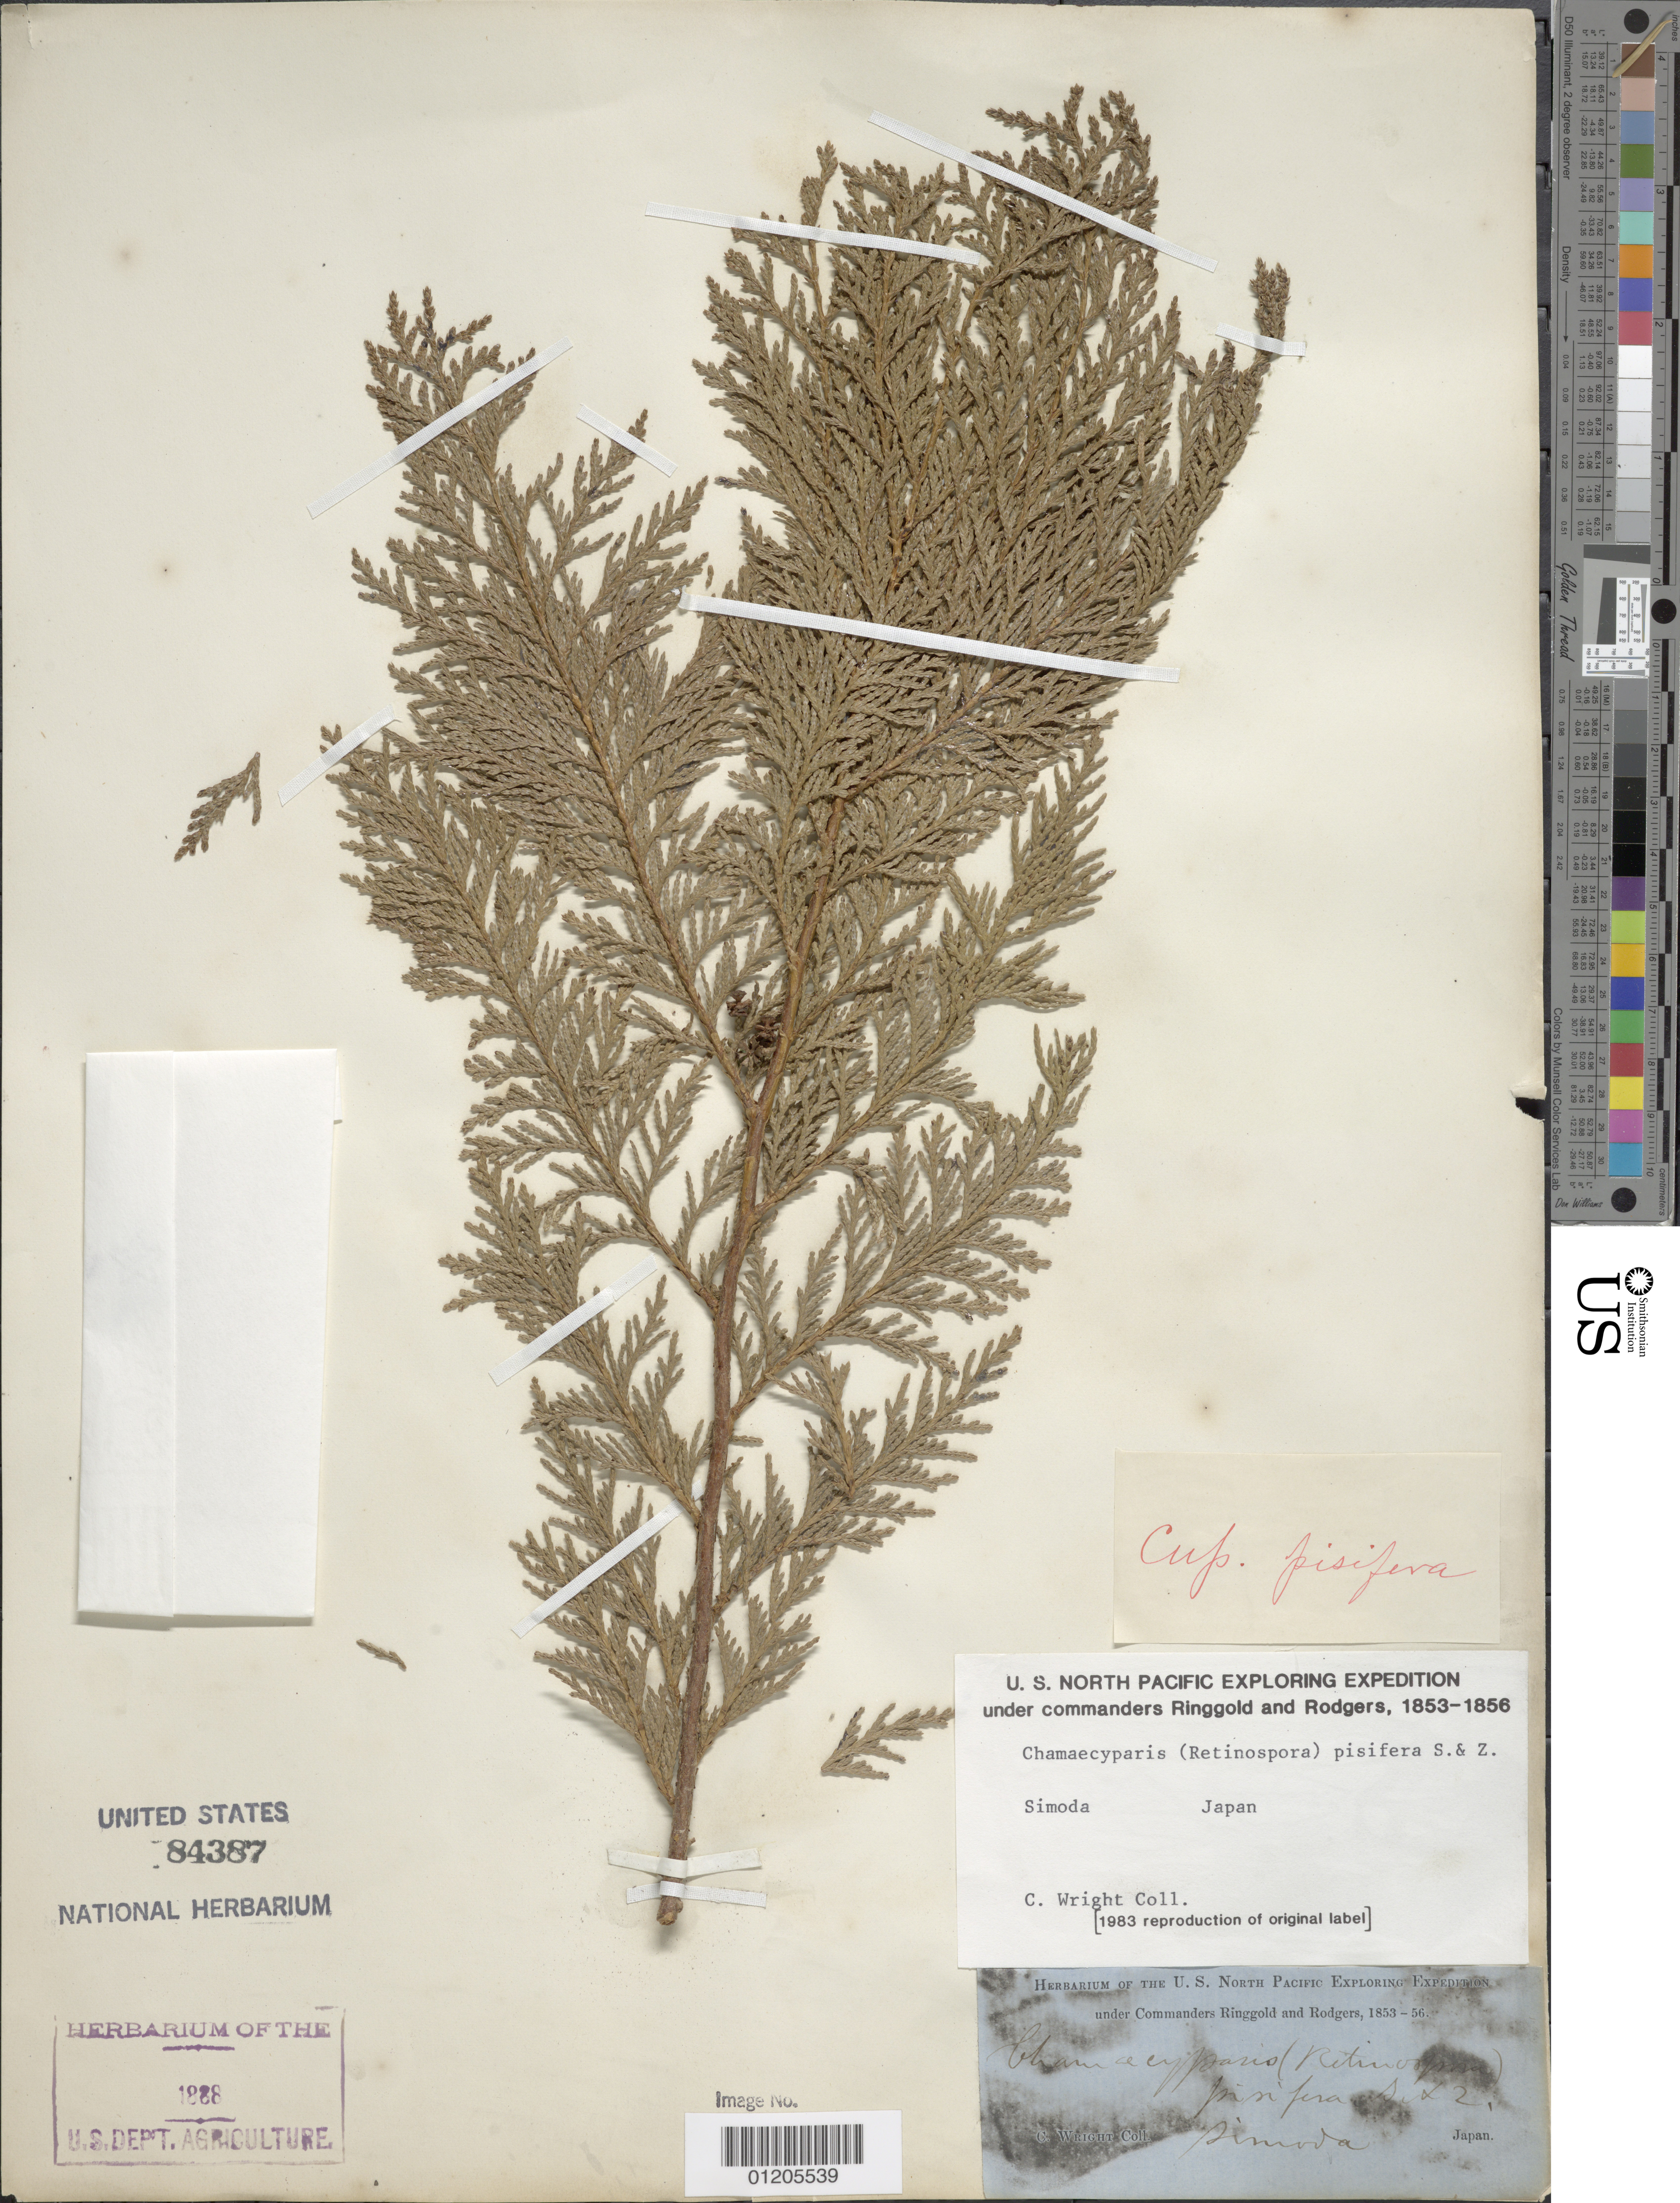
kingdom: Plantae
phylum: Tracheophyta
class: Pinopsida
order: Pinales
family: Cupressaceae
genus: Chamaecyparis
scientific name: Chamaecyparis pisifera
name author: (Siebold & Zucc.) Endl.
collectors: C. Wright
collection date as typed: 1853 to -- -- 1856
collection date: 1853/1856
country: Japan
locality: Simoda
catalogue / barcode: US 84387